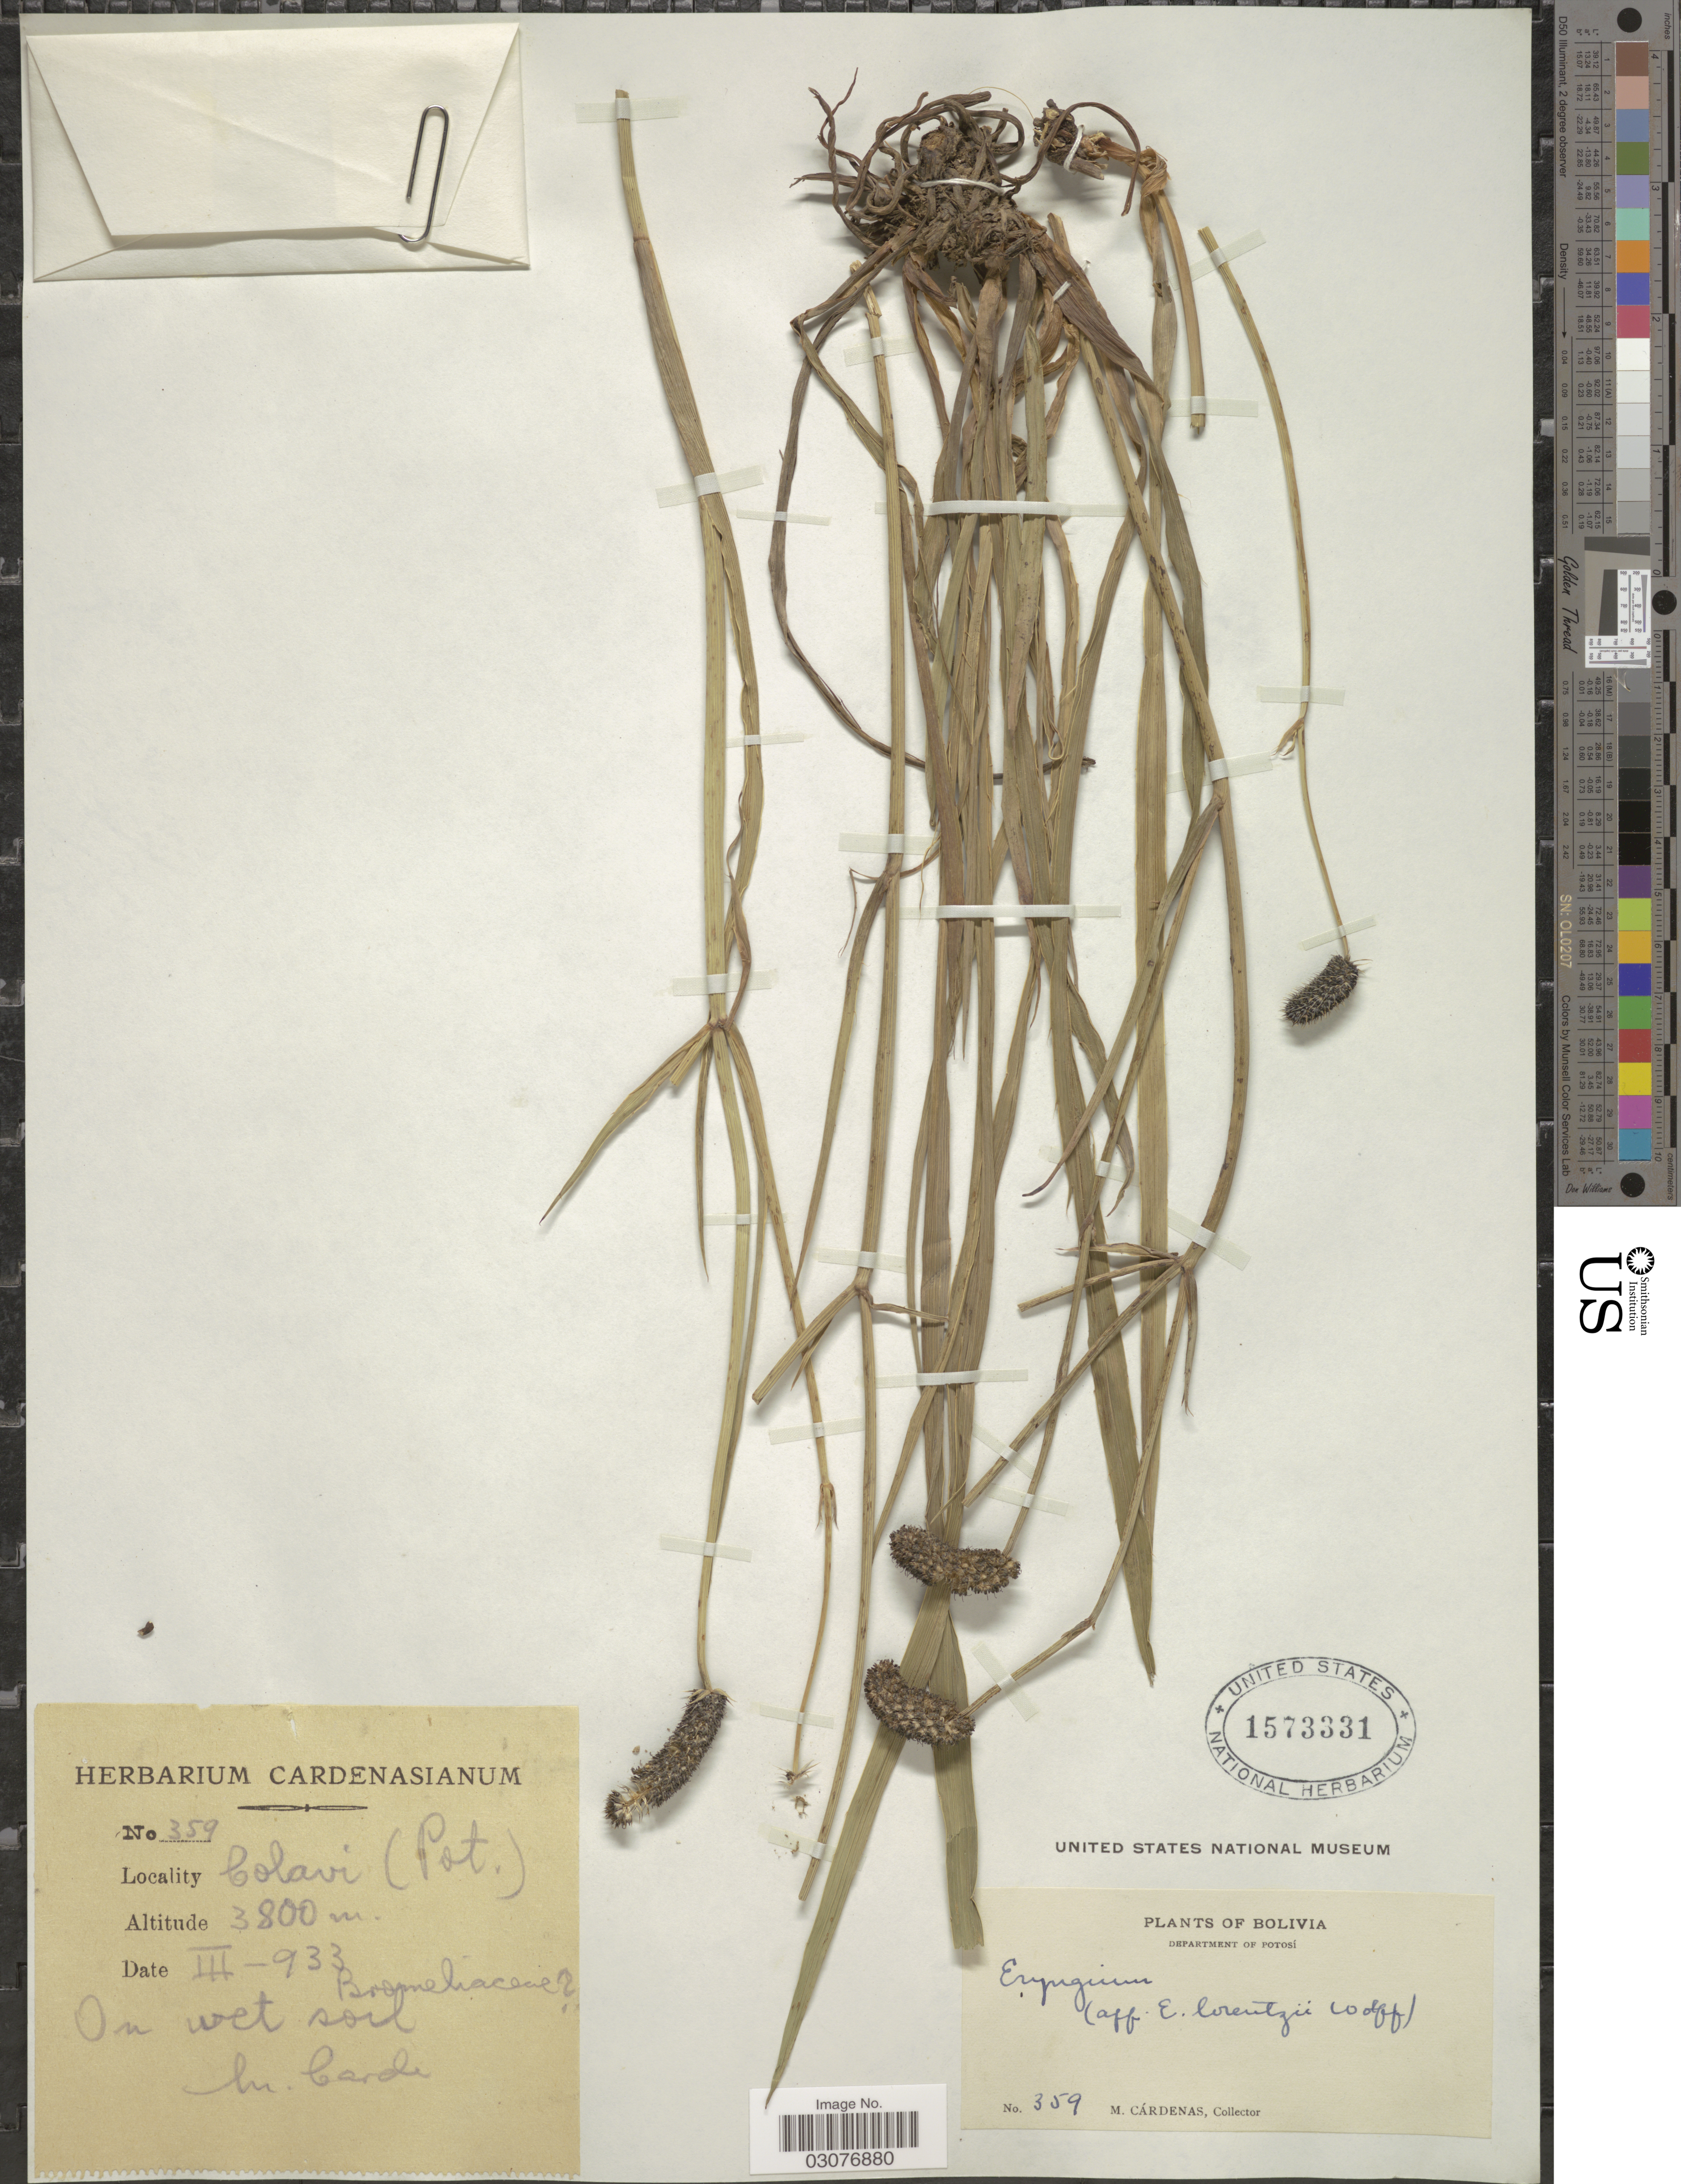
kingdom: Plantae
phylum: Tracheophyta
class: Magnoliopsida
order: Apiales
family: Apiaceae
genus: Eryngium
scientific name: Eryngium poterioides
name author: Griseb.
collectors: M. Cárdenas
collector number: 359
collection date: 1933-03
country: Bolivia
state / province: Potosi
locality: Department of Potosí. Colavi (Pot.).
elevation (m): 3800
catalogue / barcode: US 1573331